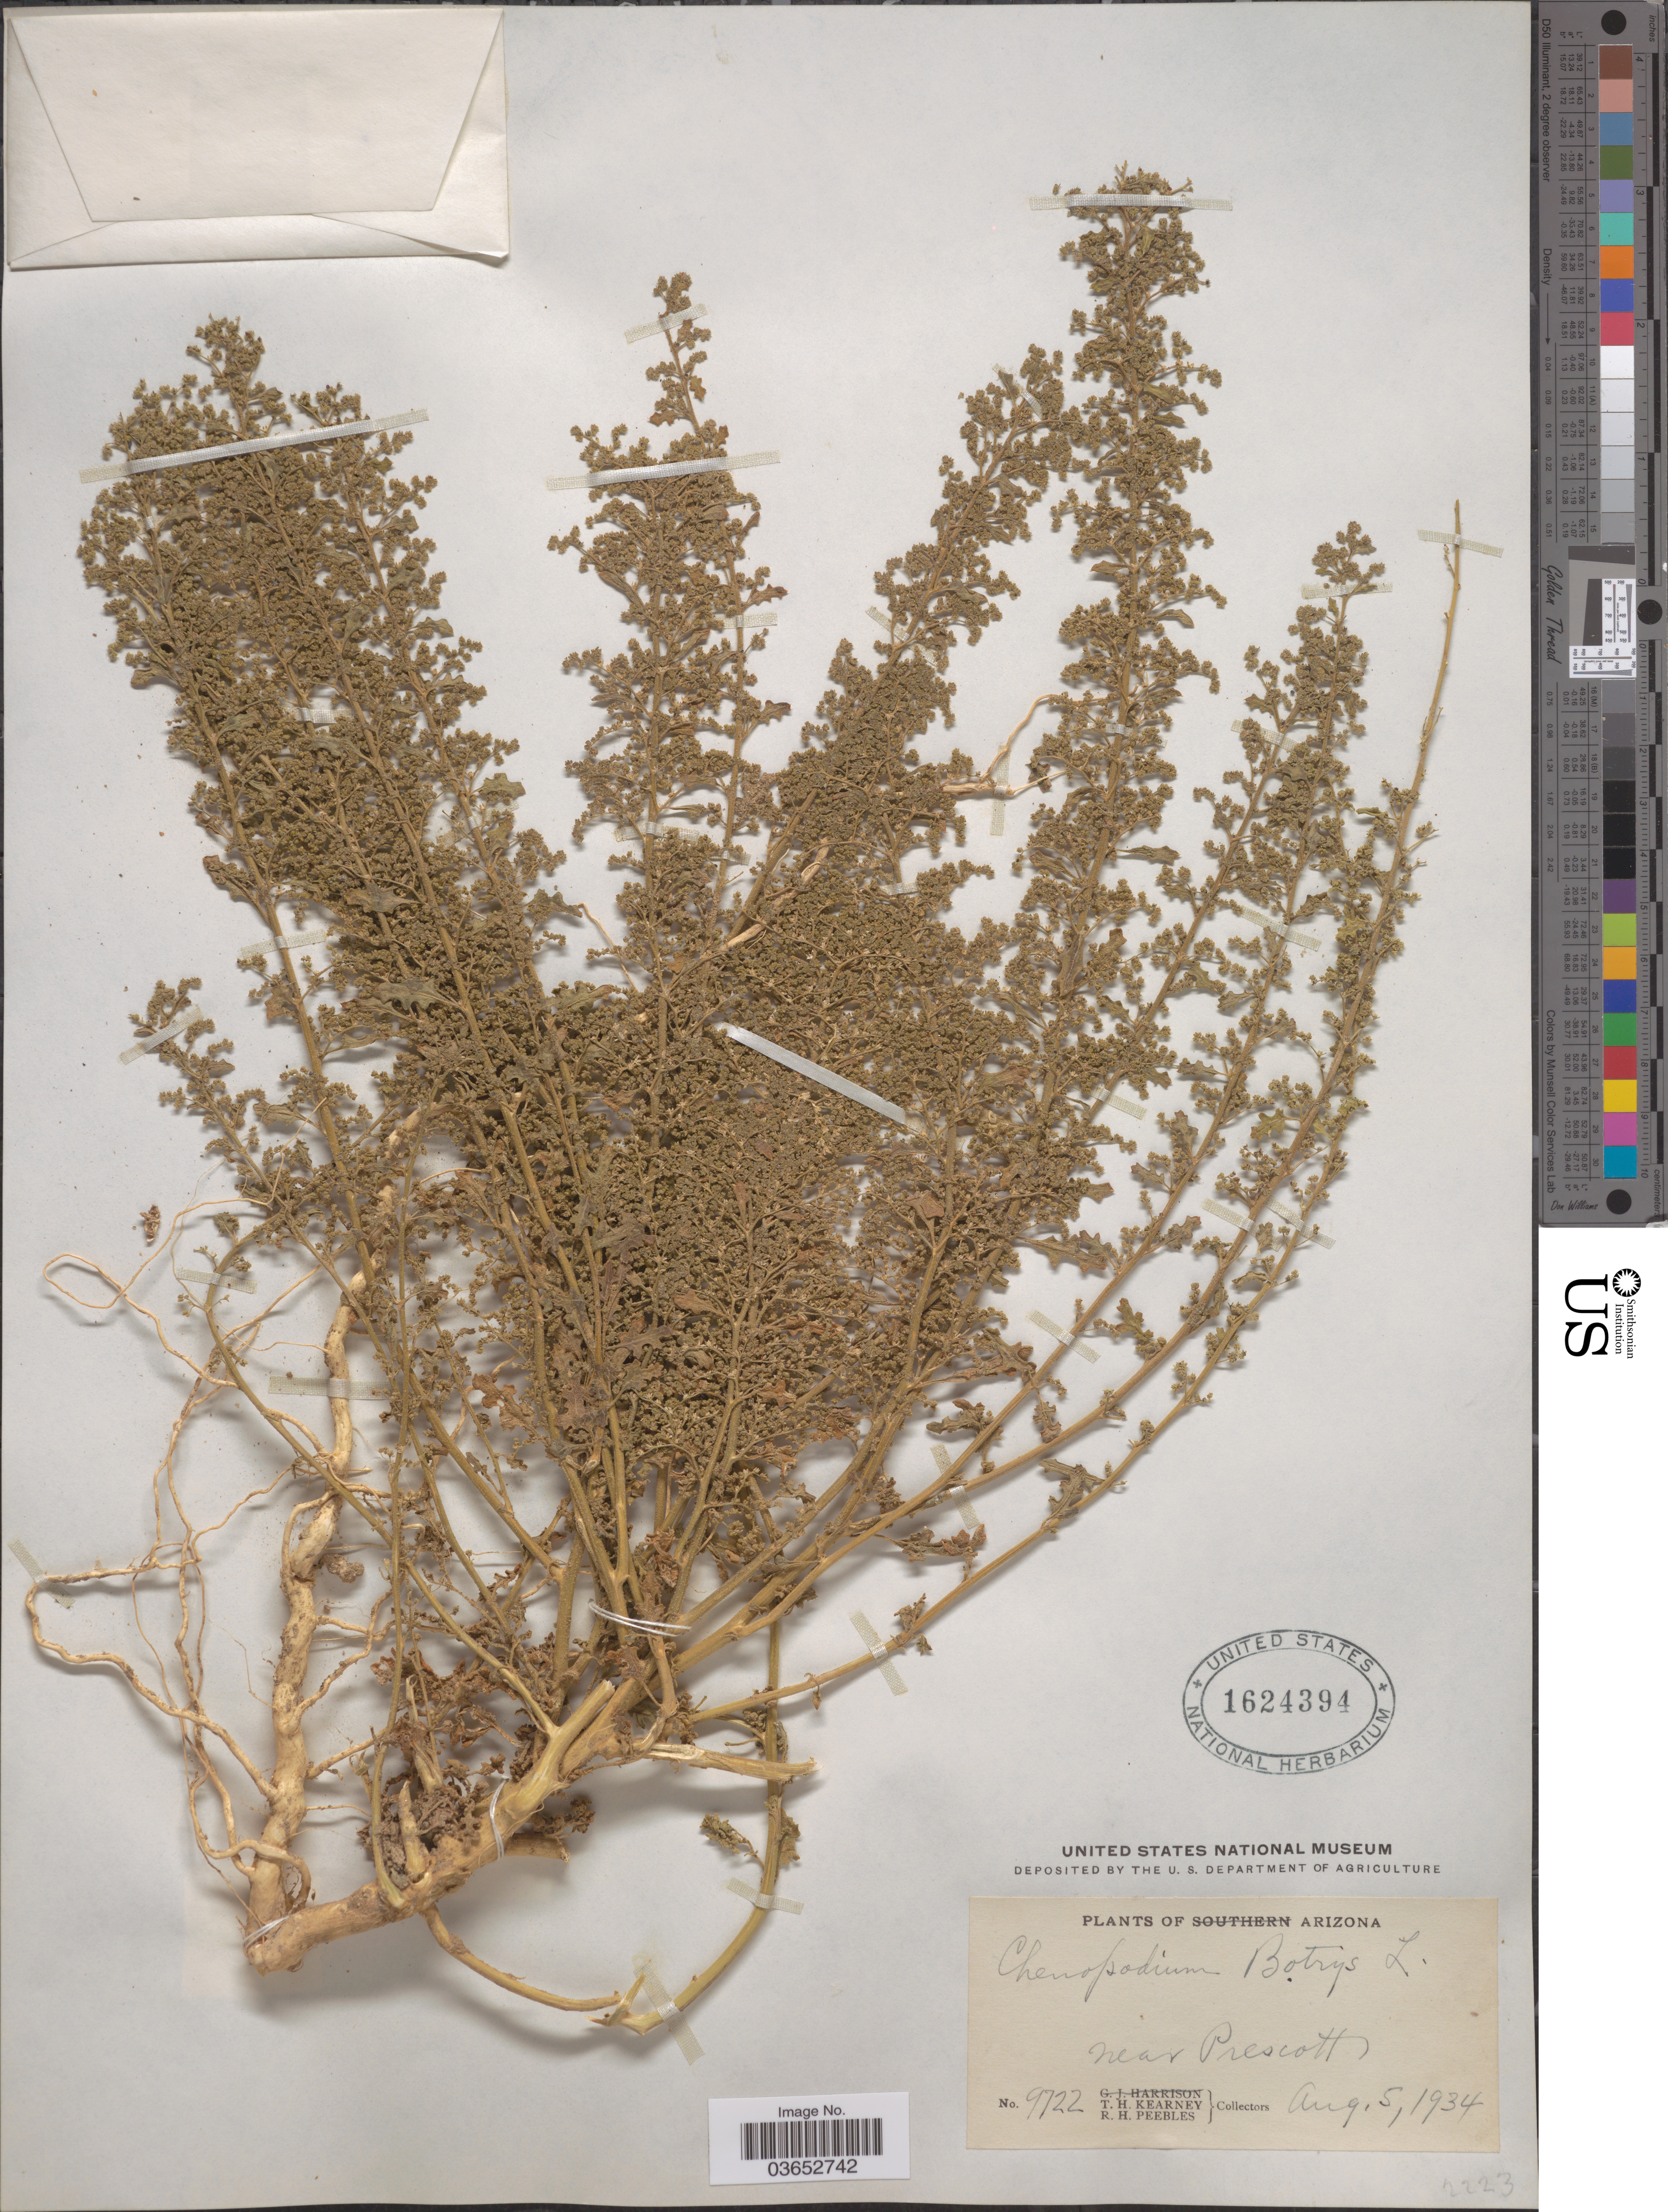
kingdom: Plantae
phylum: Tracheophyta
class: Magnoliopsida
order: Caryophyllales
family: Amaranthaceae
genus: Chenopodium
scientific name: Chenopodium botrys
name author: L.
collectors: T. H. Kearney & R. H. Peebles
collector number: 9722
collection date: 1934-08-05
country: United States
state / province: Arizona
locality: Near Prescott.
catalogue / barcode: US 1624394